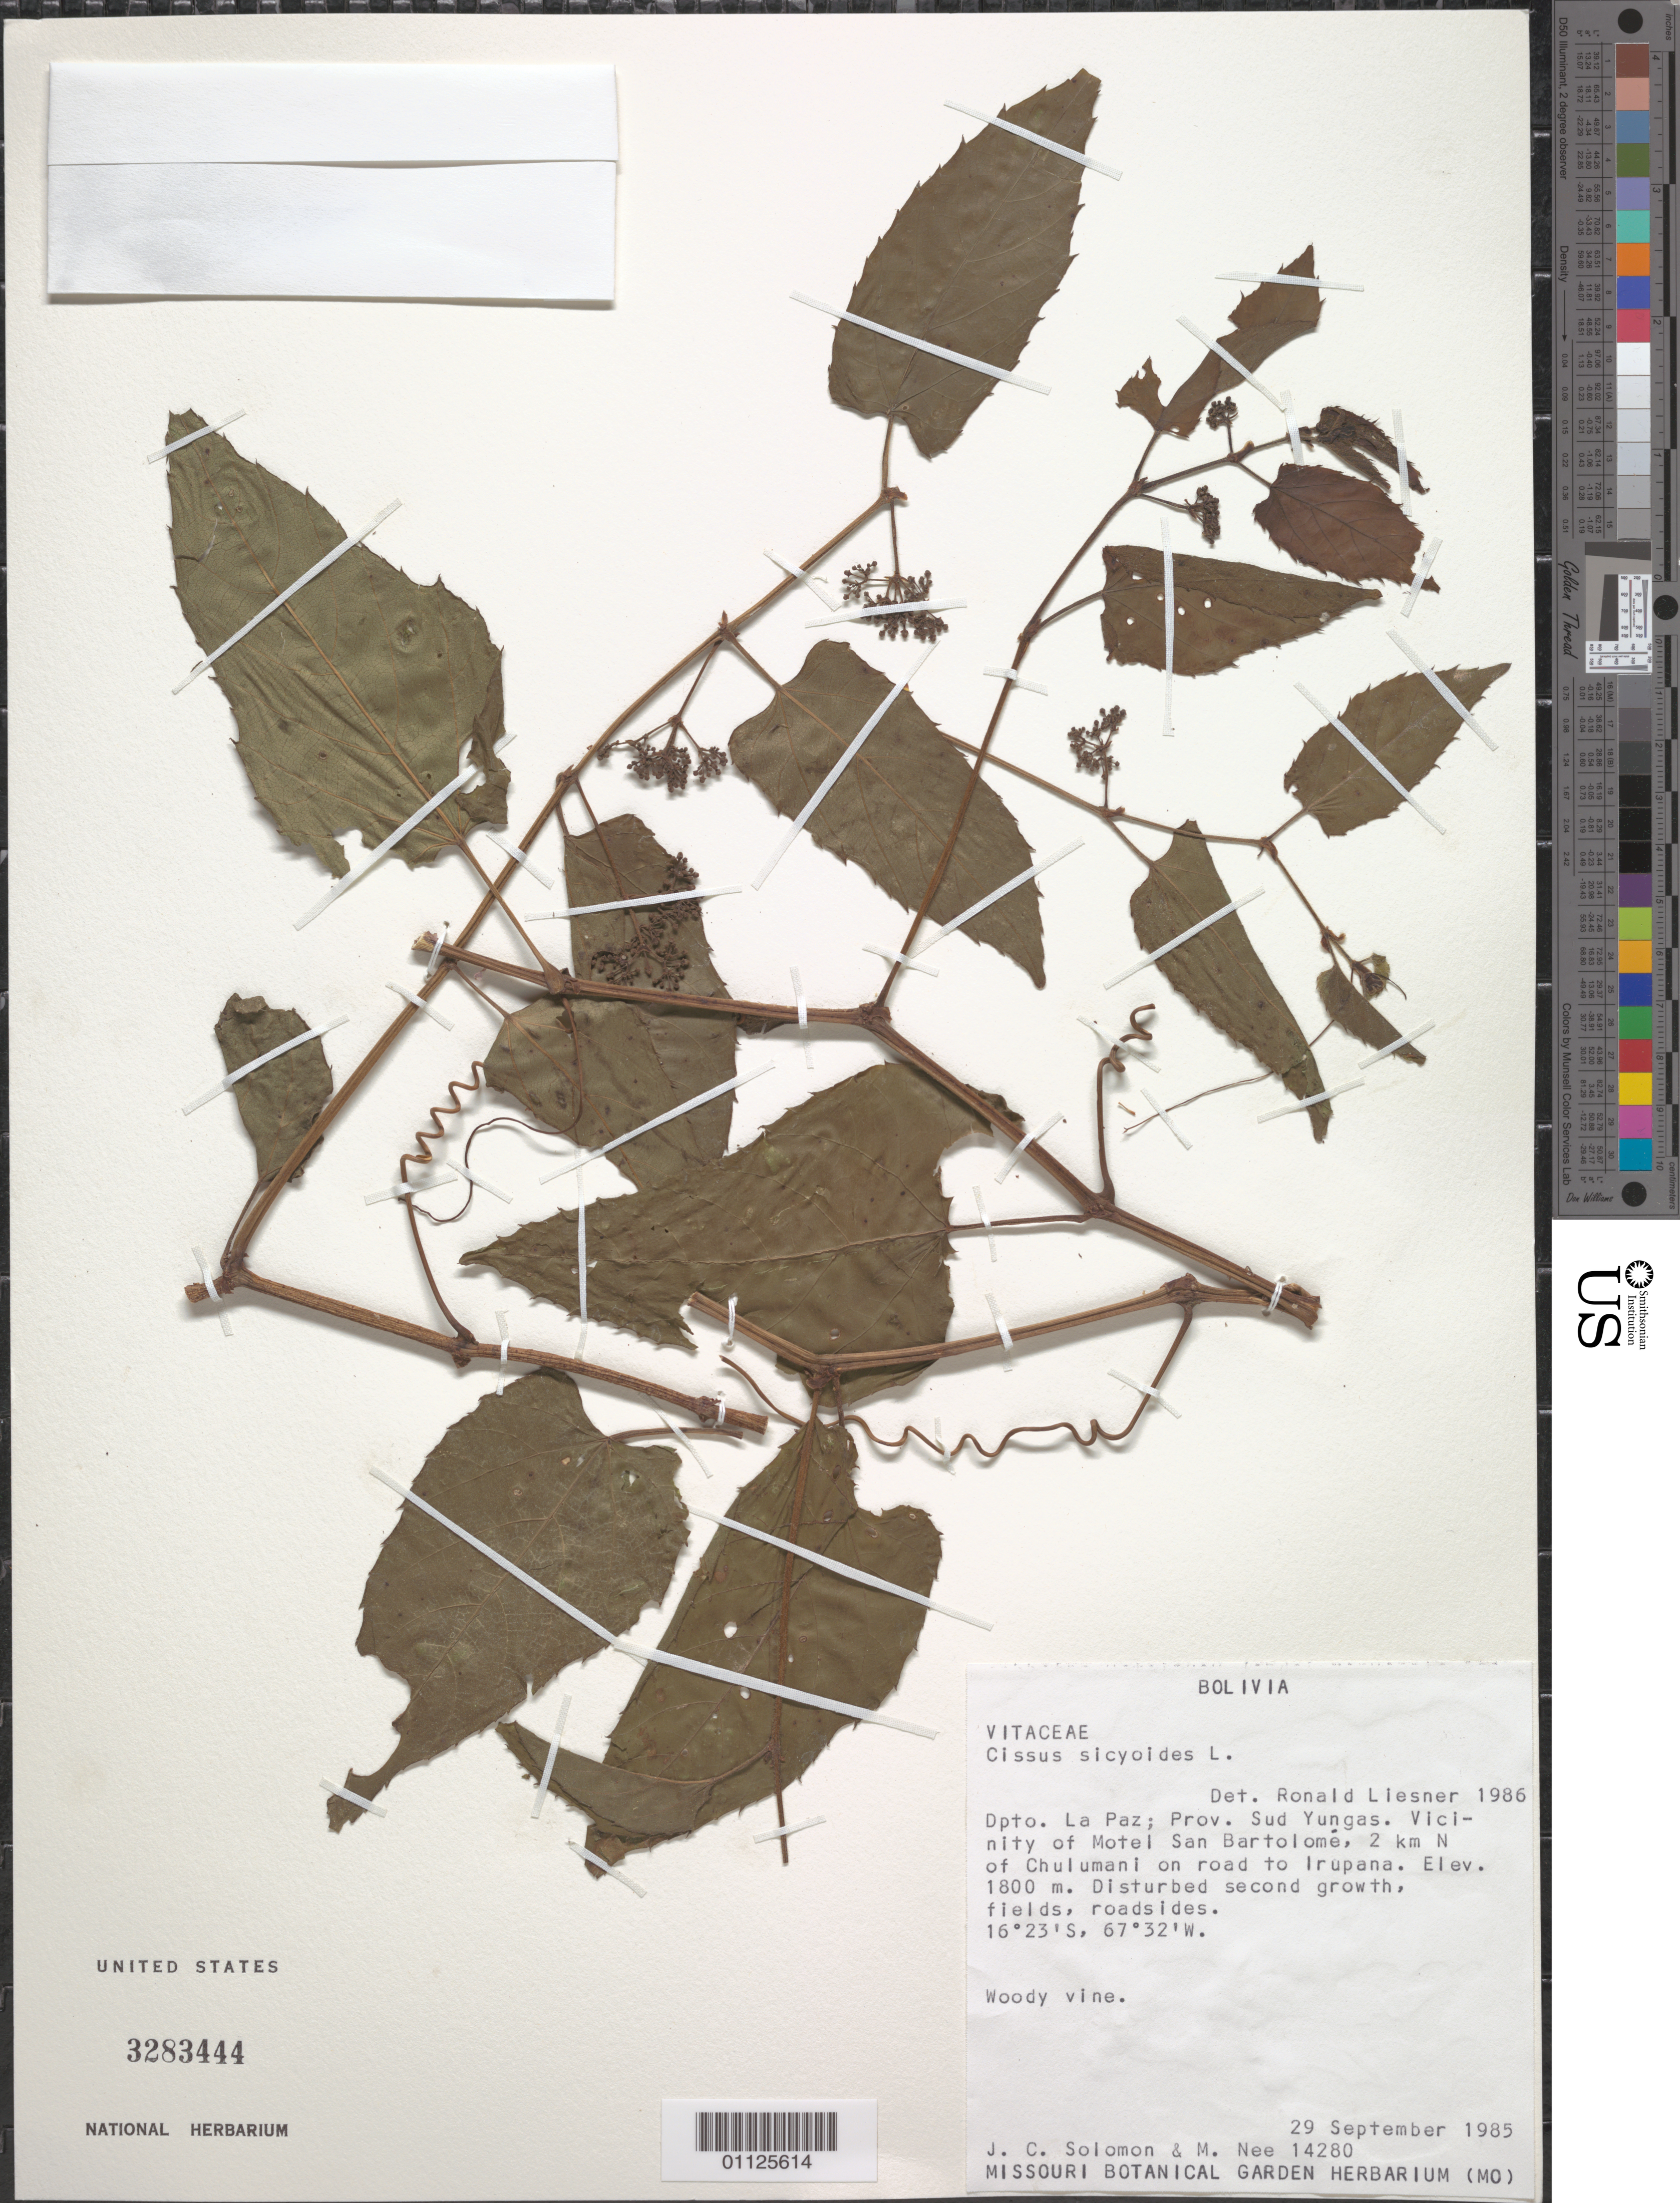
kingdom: Plantae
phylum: Tracheophyta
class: Magnoliopsida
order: Vitales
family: Vitaceae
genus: Cissus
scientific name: Cissus verticillata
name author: (L.) Nicolson & C.E. Jarvis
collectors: J. C. Solomon & M. Nee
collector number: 14280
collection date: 1985-09-29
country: Bolivia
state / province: La Páz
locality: Prov. Sud Yungas. Vicinity of Motel San Bartolome, 2 km N of Chulumani on road to Irupana.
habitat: Disturbed second growth, fields, roadsides. Woody vine.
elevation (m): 1800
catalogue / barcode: US 3283444